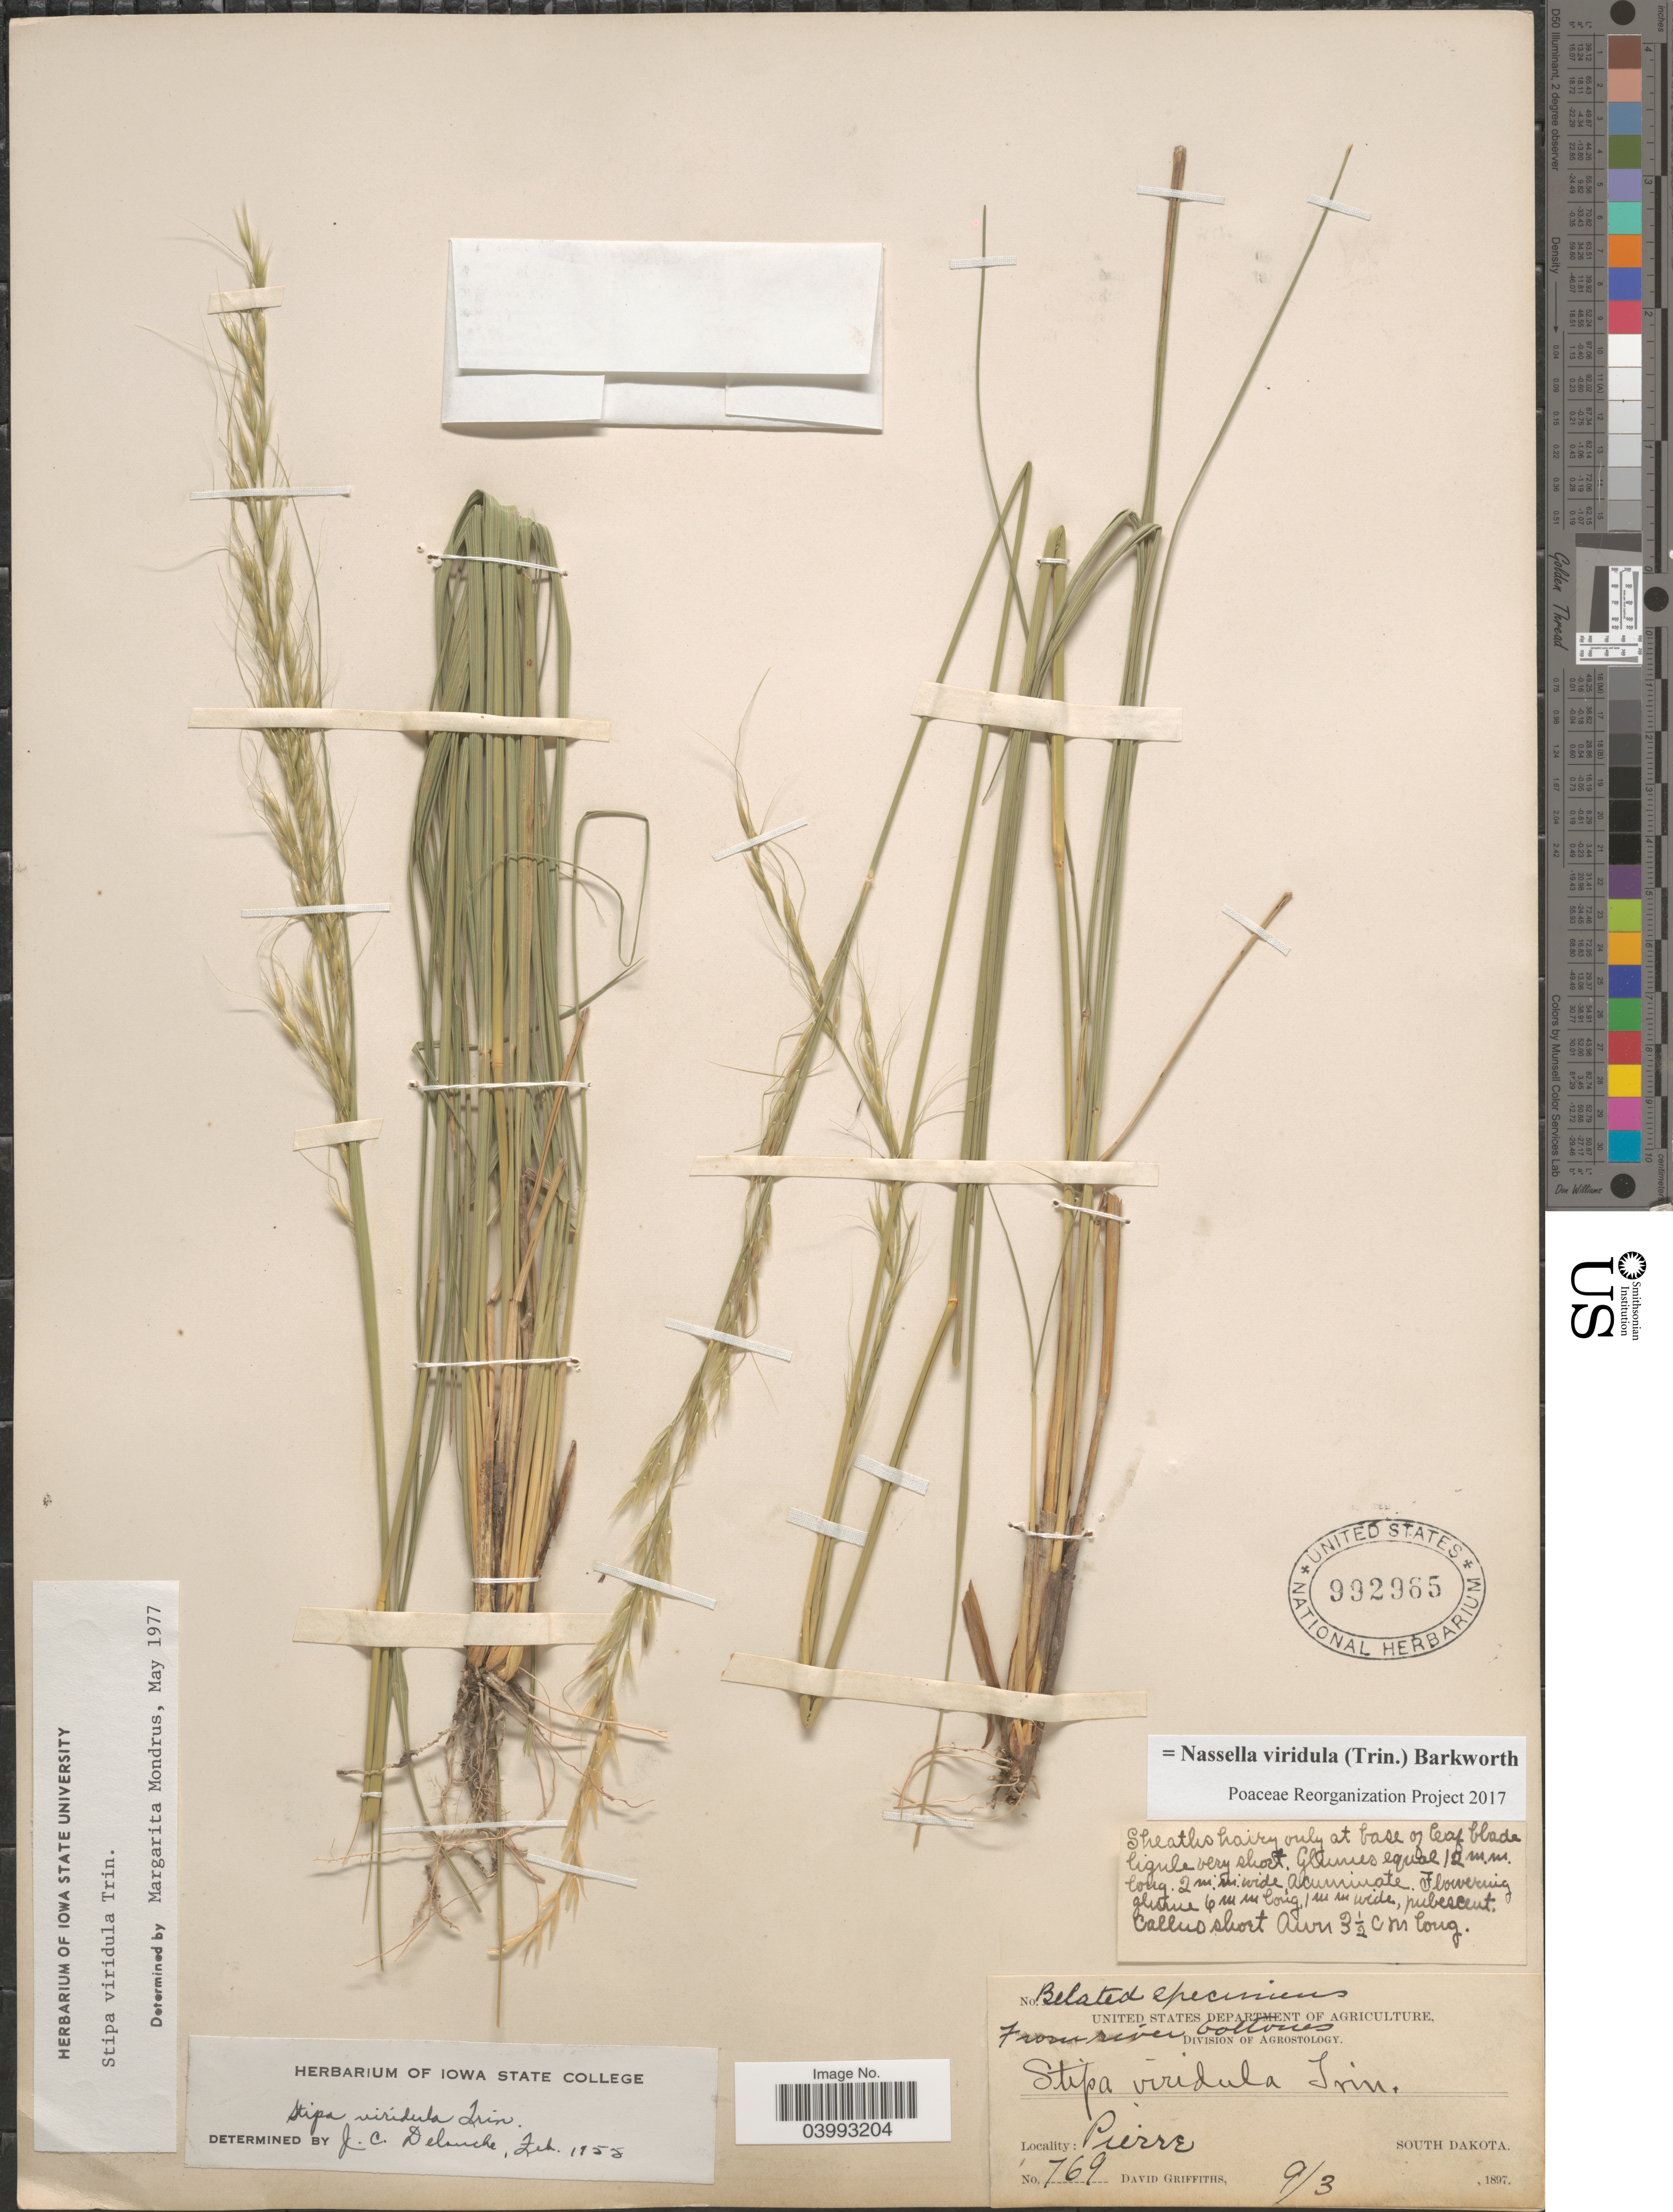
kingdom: Plantae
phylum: Tracheophyta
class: Liliopsida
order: Poales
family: Poaceae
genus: Nassella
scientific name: Nassella viridula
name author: (Trin.) Barkworth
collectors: D. Griffiths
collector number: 769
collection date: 1897-09-03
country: United States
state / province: South Dakota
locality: Pierre.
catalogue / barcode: US 992965